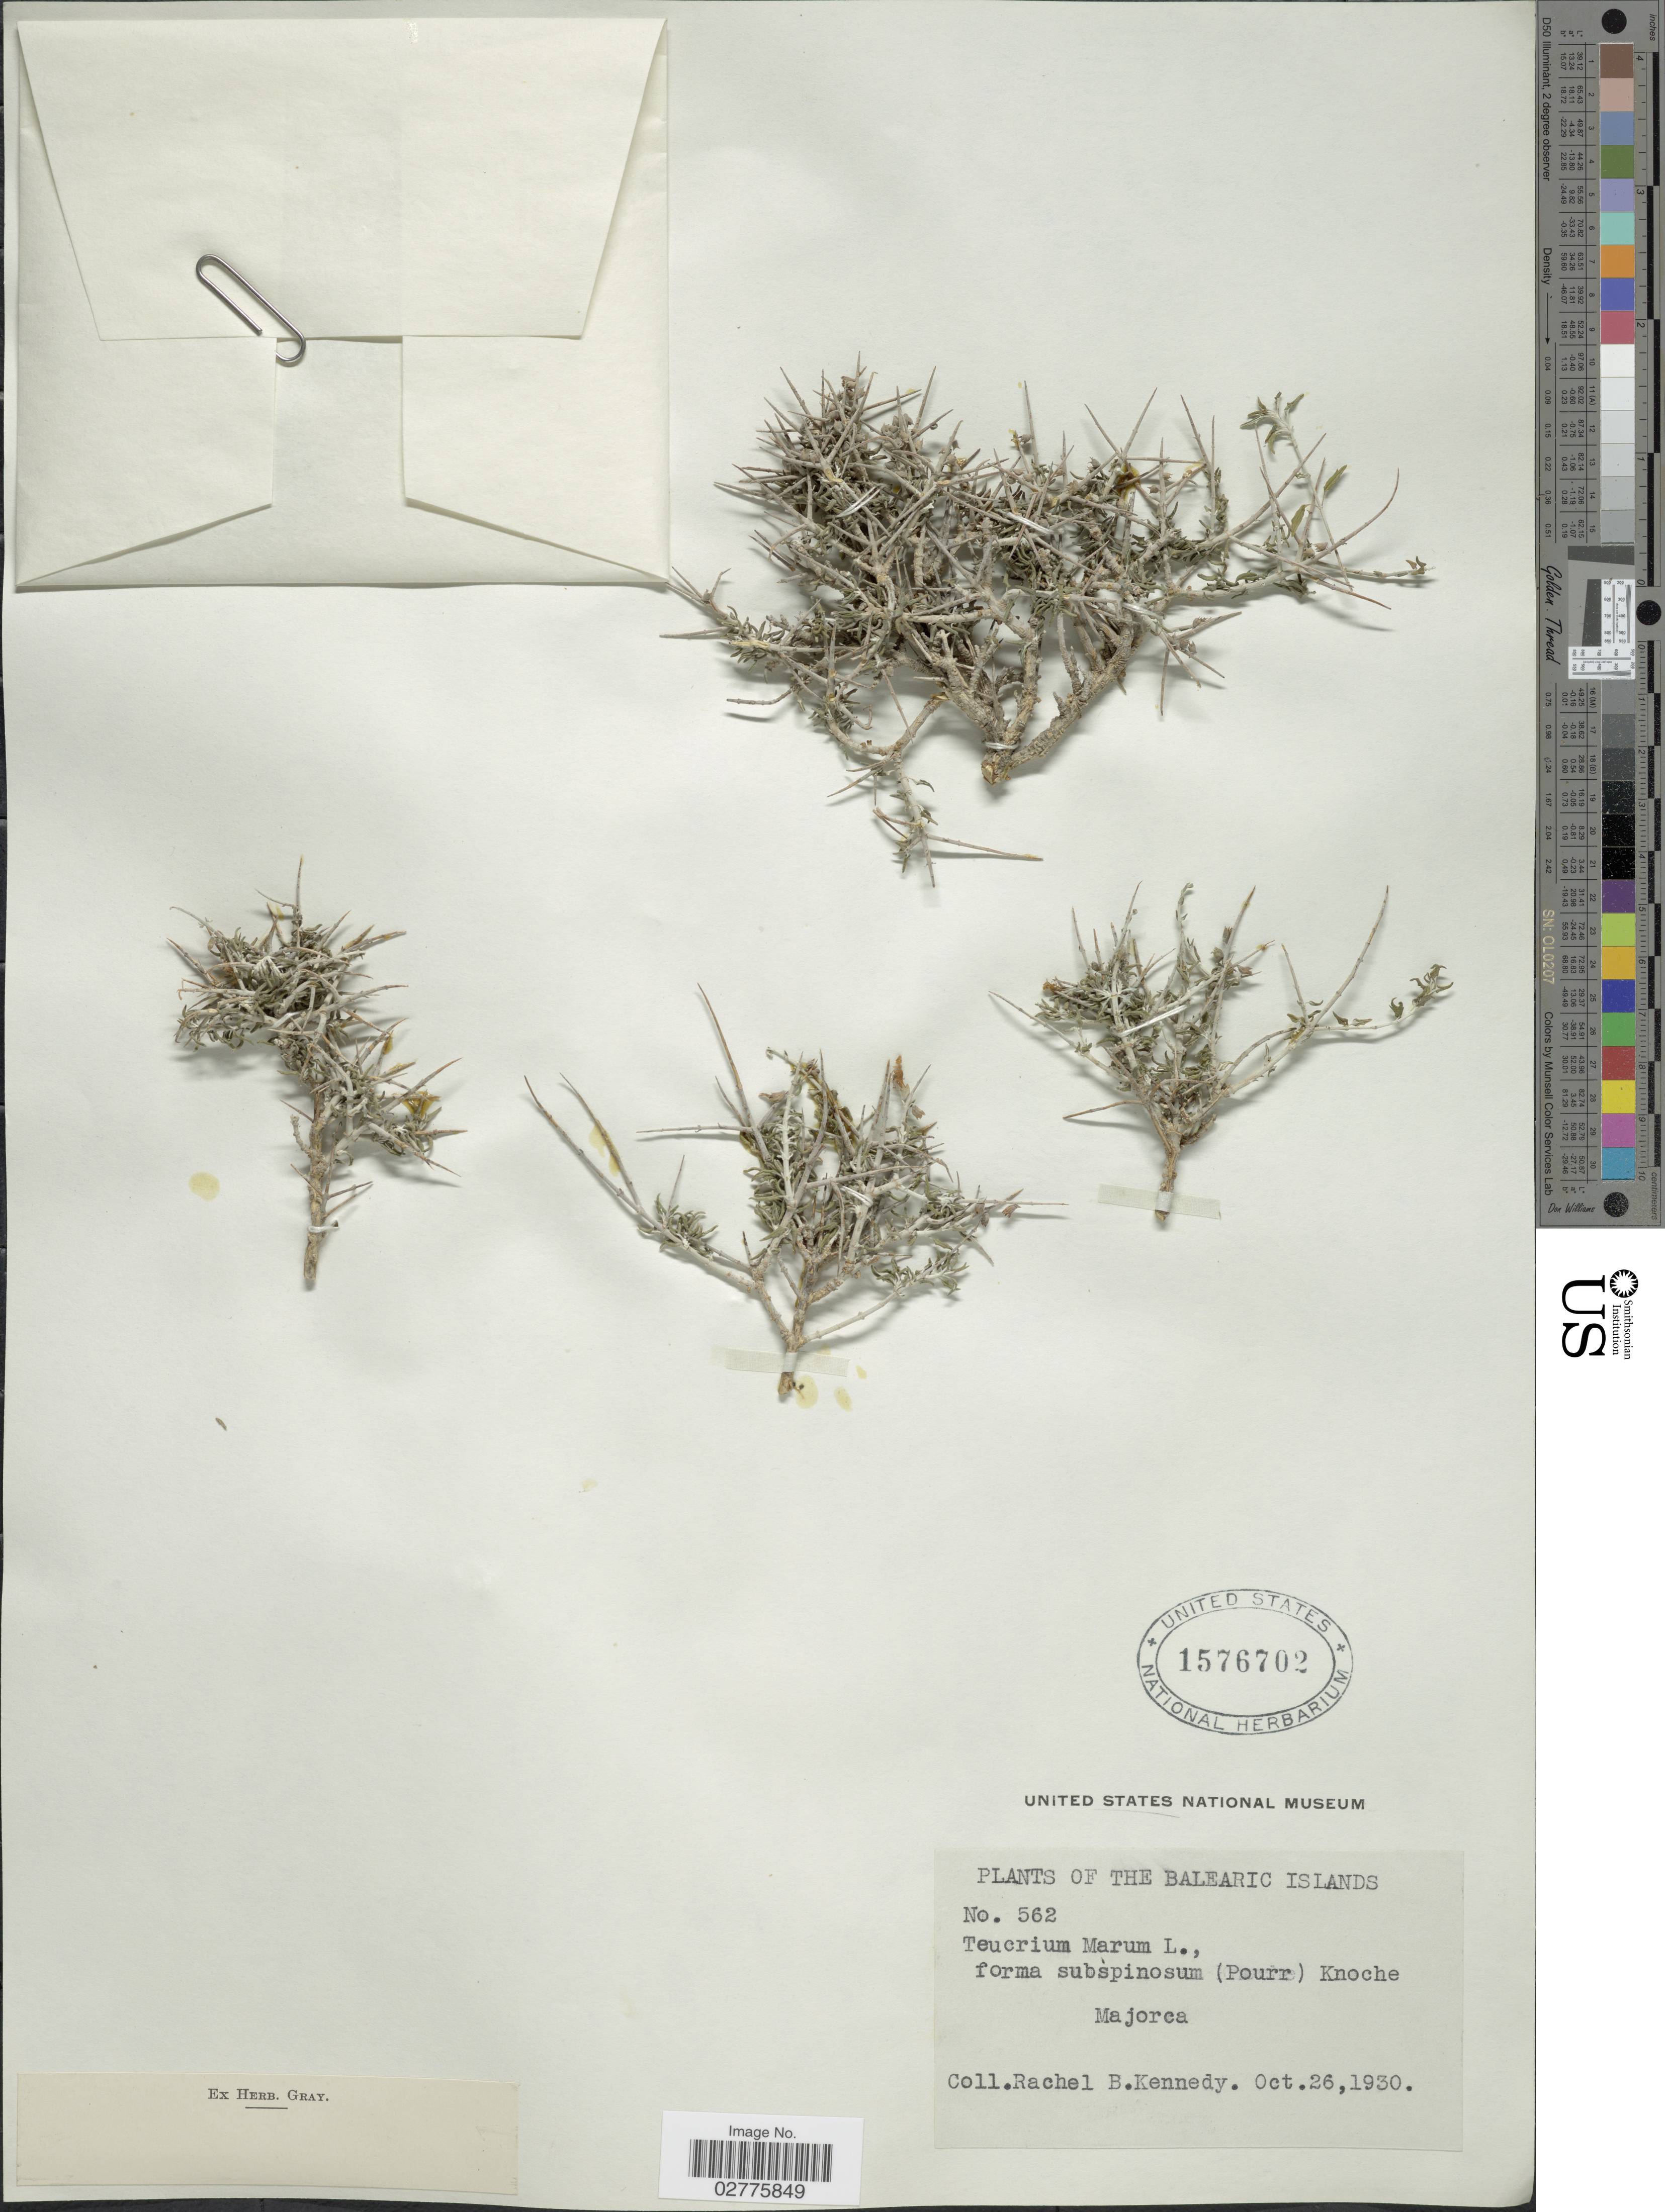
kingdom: Plantae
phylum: Tracheophyta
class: Magnoliopsida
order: Lamiales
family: Lamiaceae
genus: Teucrium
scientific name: Teucrium marum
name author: L.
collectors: Kennedy, R.B.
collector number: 562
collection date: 1930-10-26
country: Spain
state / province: Islas Baleares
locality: Balaeric Islands. Majorca.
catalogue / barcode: US 1576702